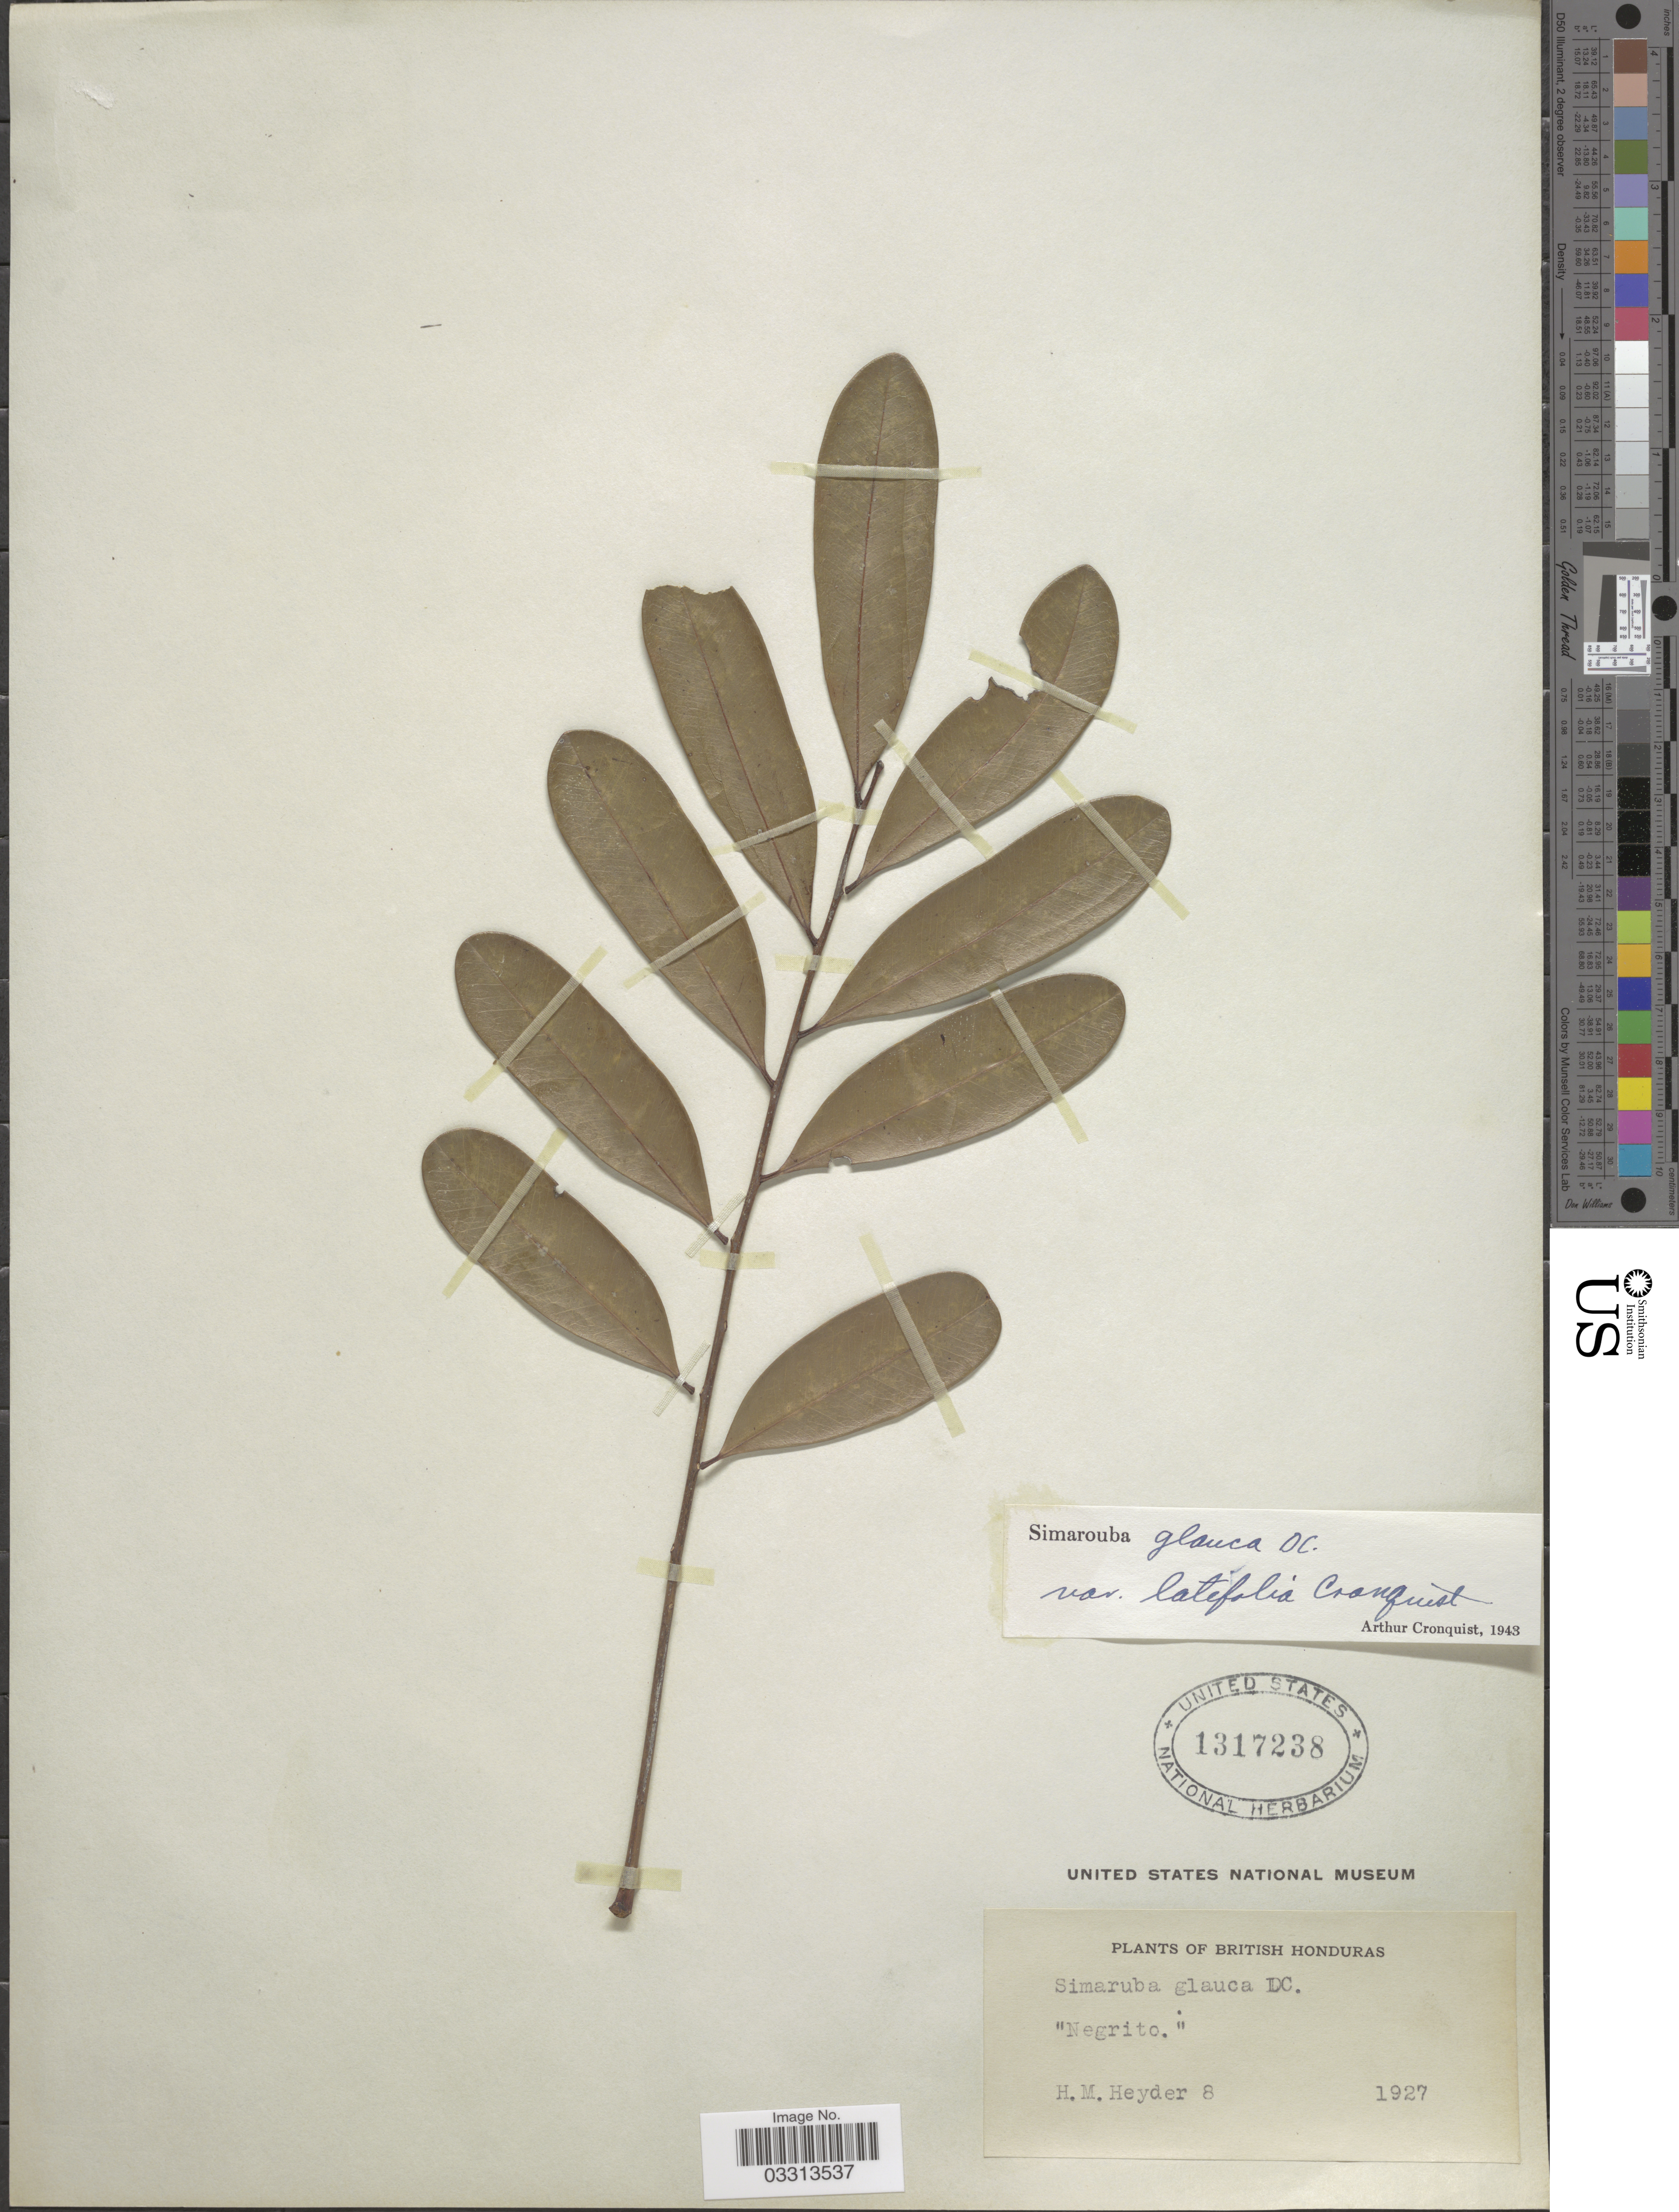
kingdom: Plantae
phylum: Tracheophyta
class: Magnoliopsida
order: Sapindales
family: Simaroubaceae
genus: Simarouba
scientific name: Simarouba glauca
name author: DC.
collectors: H. Heyder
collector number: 8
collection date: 1927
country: Belize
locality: British Honduras.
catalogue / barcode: US 1317238